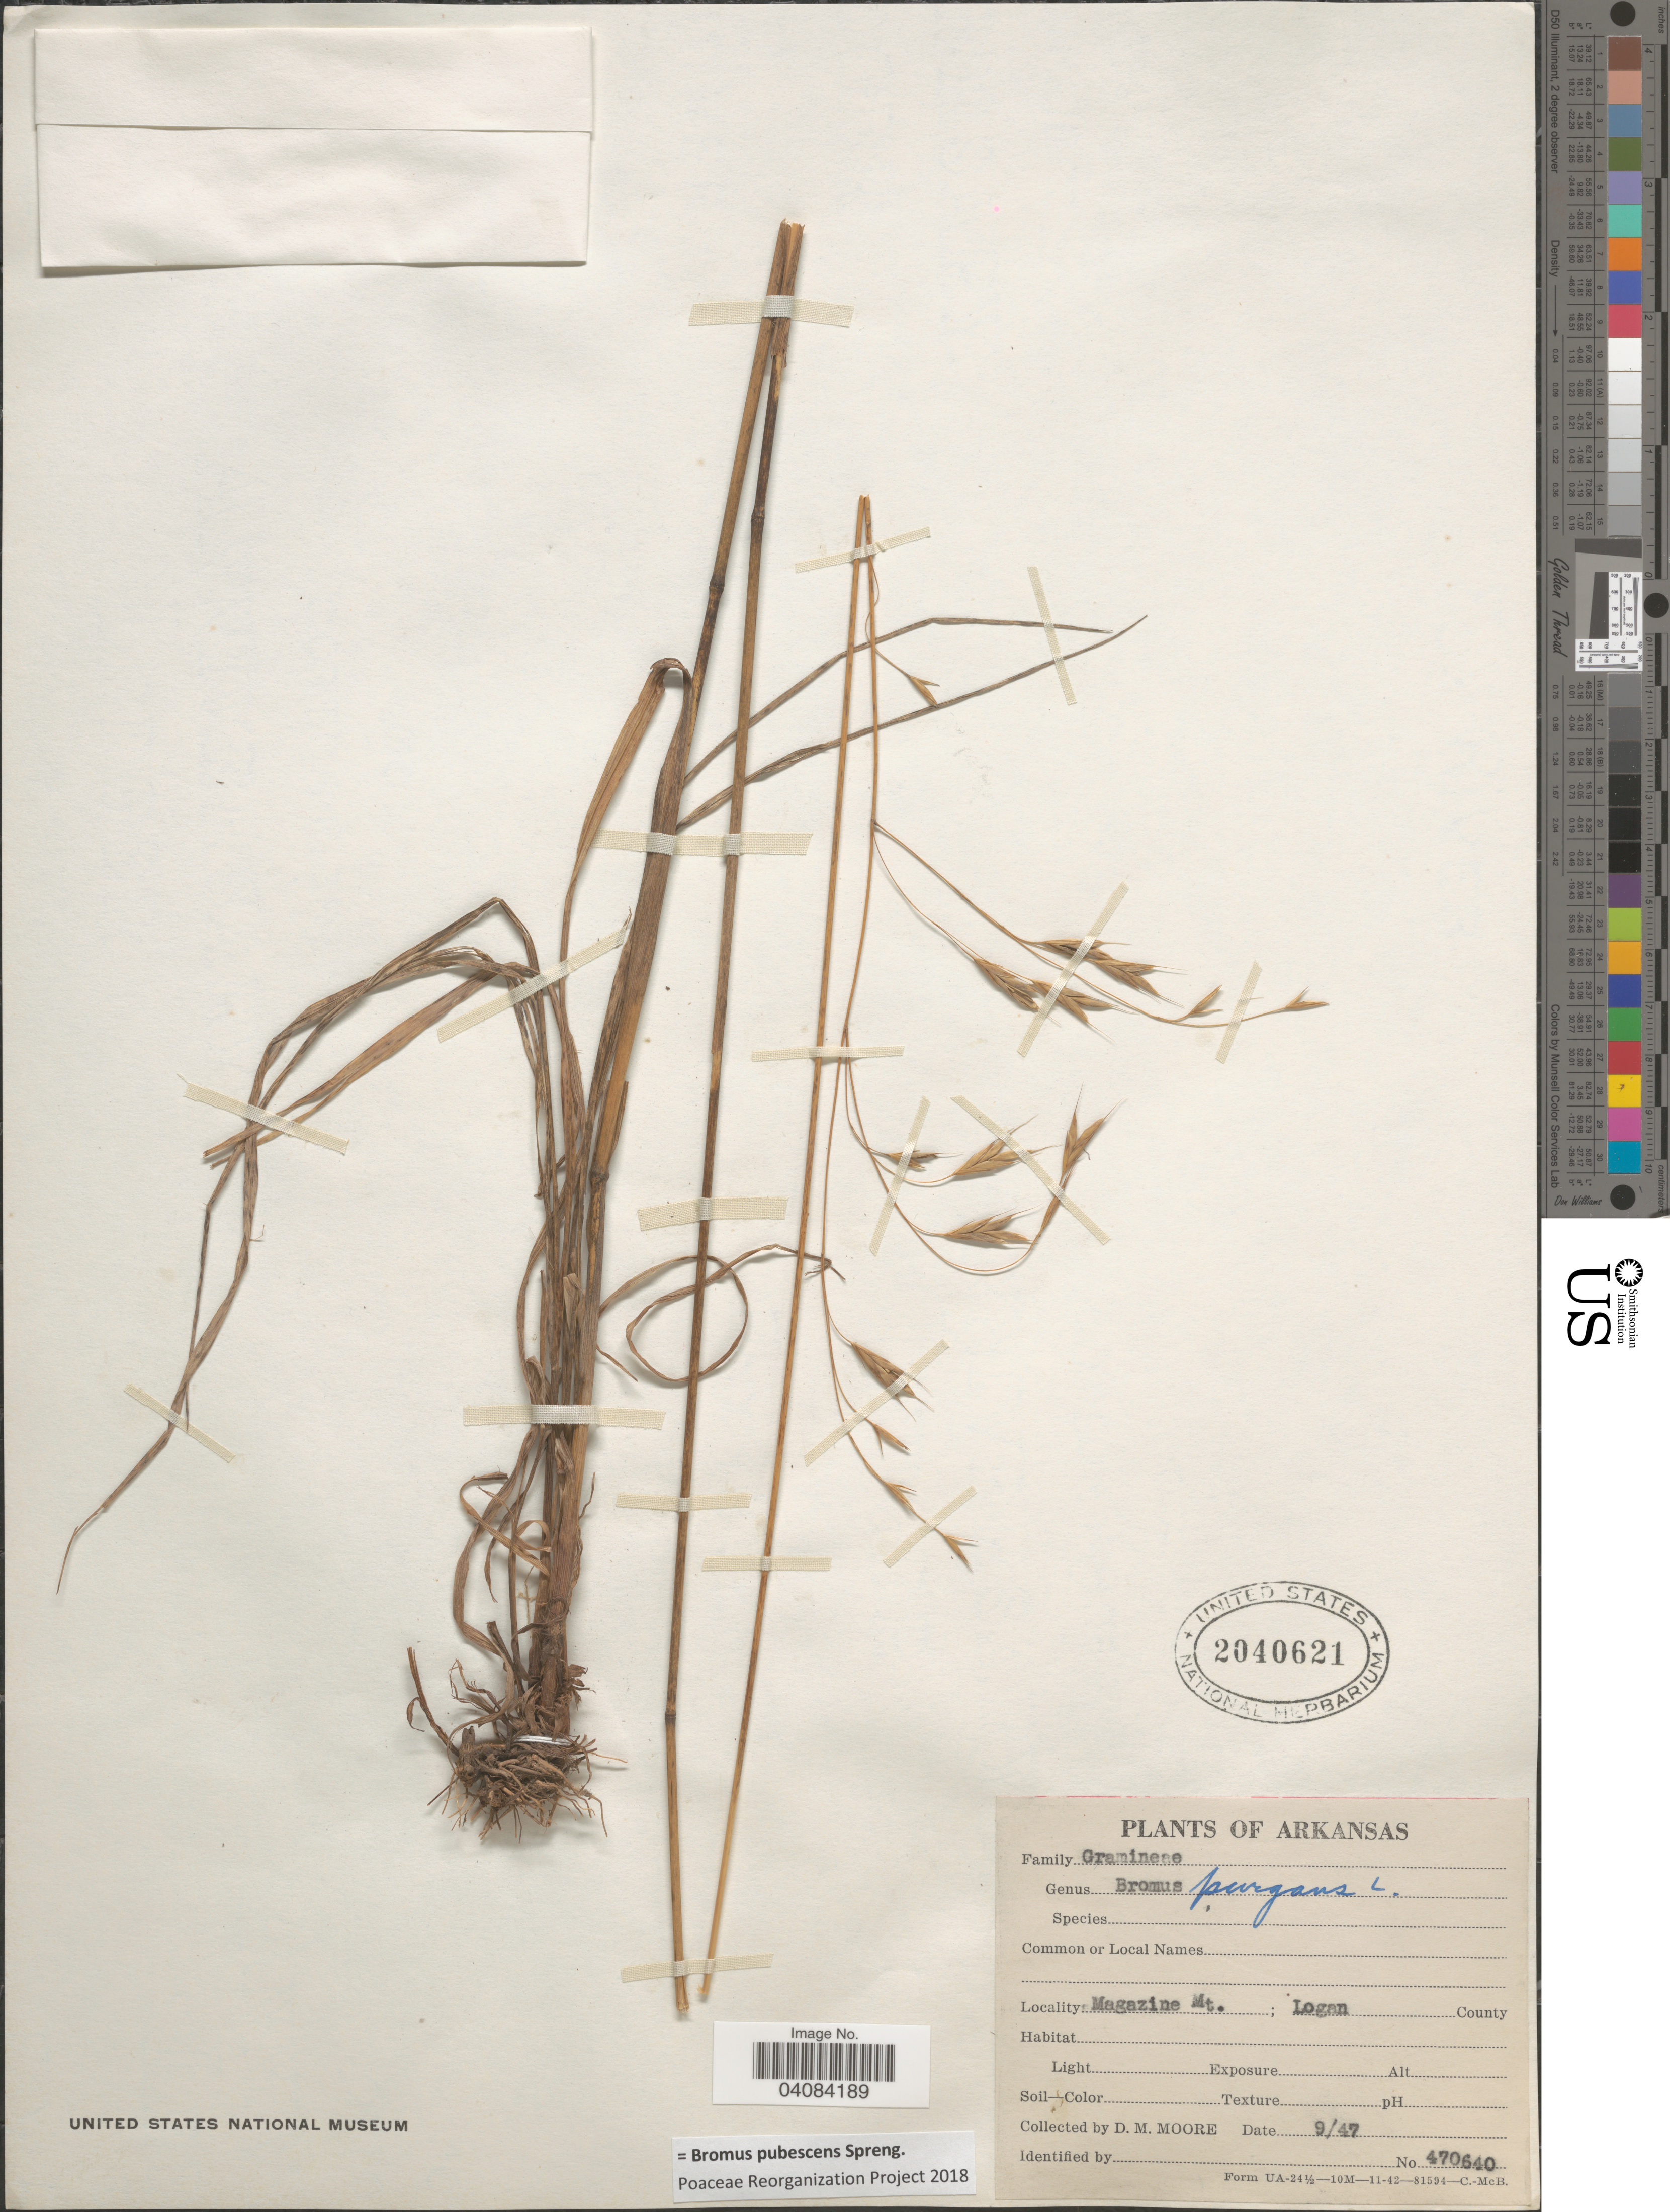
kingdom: Plantae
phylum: Tracheophyta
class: Liliopsida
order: Poales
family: Poaceae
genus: Bromus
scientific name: Bromus pubescens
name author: Muhl. ex Willd.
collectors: D. Moore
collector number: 470640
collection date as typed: Transcribed d/m/y: /9/47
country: United States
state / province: Arkansas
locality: Magazine Mt.; Logan County.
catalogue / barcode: US 2040621